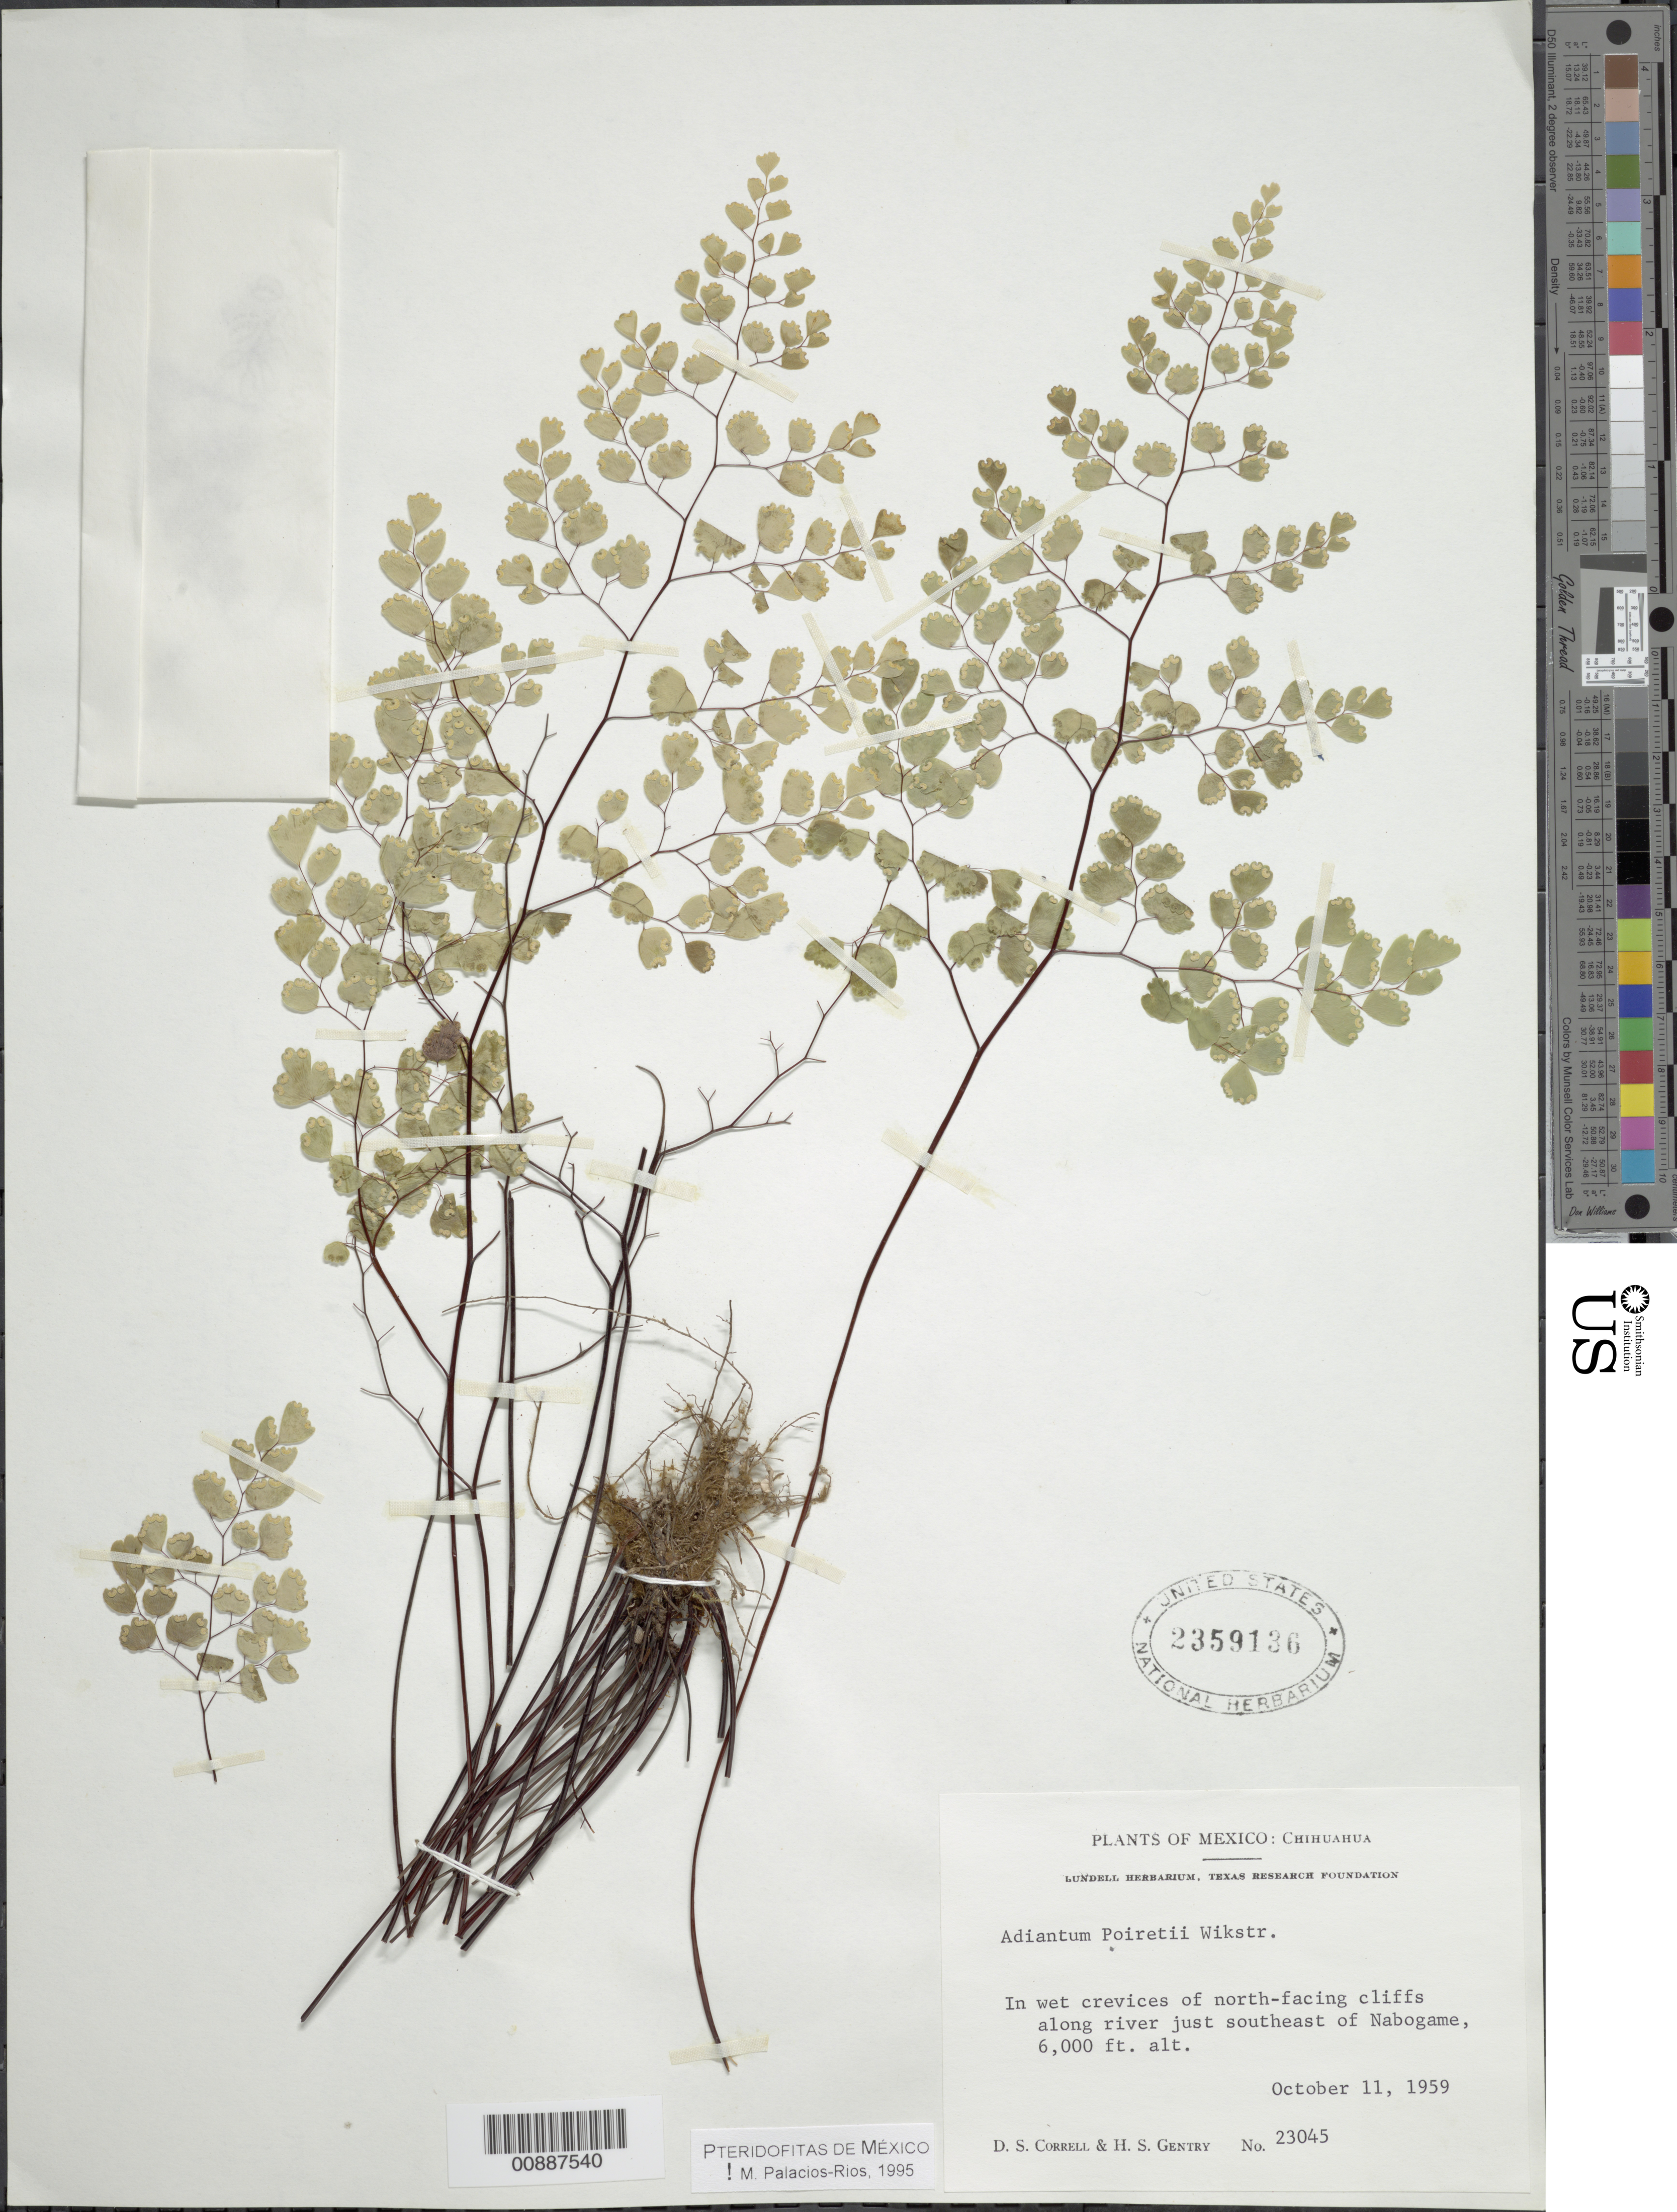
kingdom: Plantae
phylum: Tracheophyta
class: Polypodiopsida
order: Polypodiales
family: Pteridaceae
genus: Adiantum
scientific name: Adiantum poiretii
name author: Wikstr.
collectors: D. S. Correll & H. S. Gentry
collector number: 23045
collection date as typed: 11 Oct 1959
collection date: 1959-10-11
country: Mexico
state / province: Chihuahua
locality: Along river just southeast of Nabogame, Chihuahua.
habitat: In wet crevices of north-facing cliffs along river.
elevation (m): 1829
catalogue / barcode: US 2359136